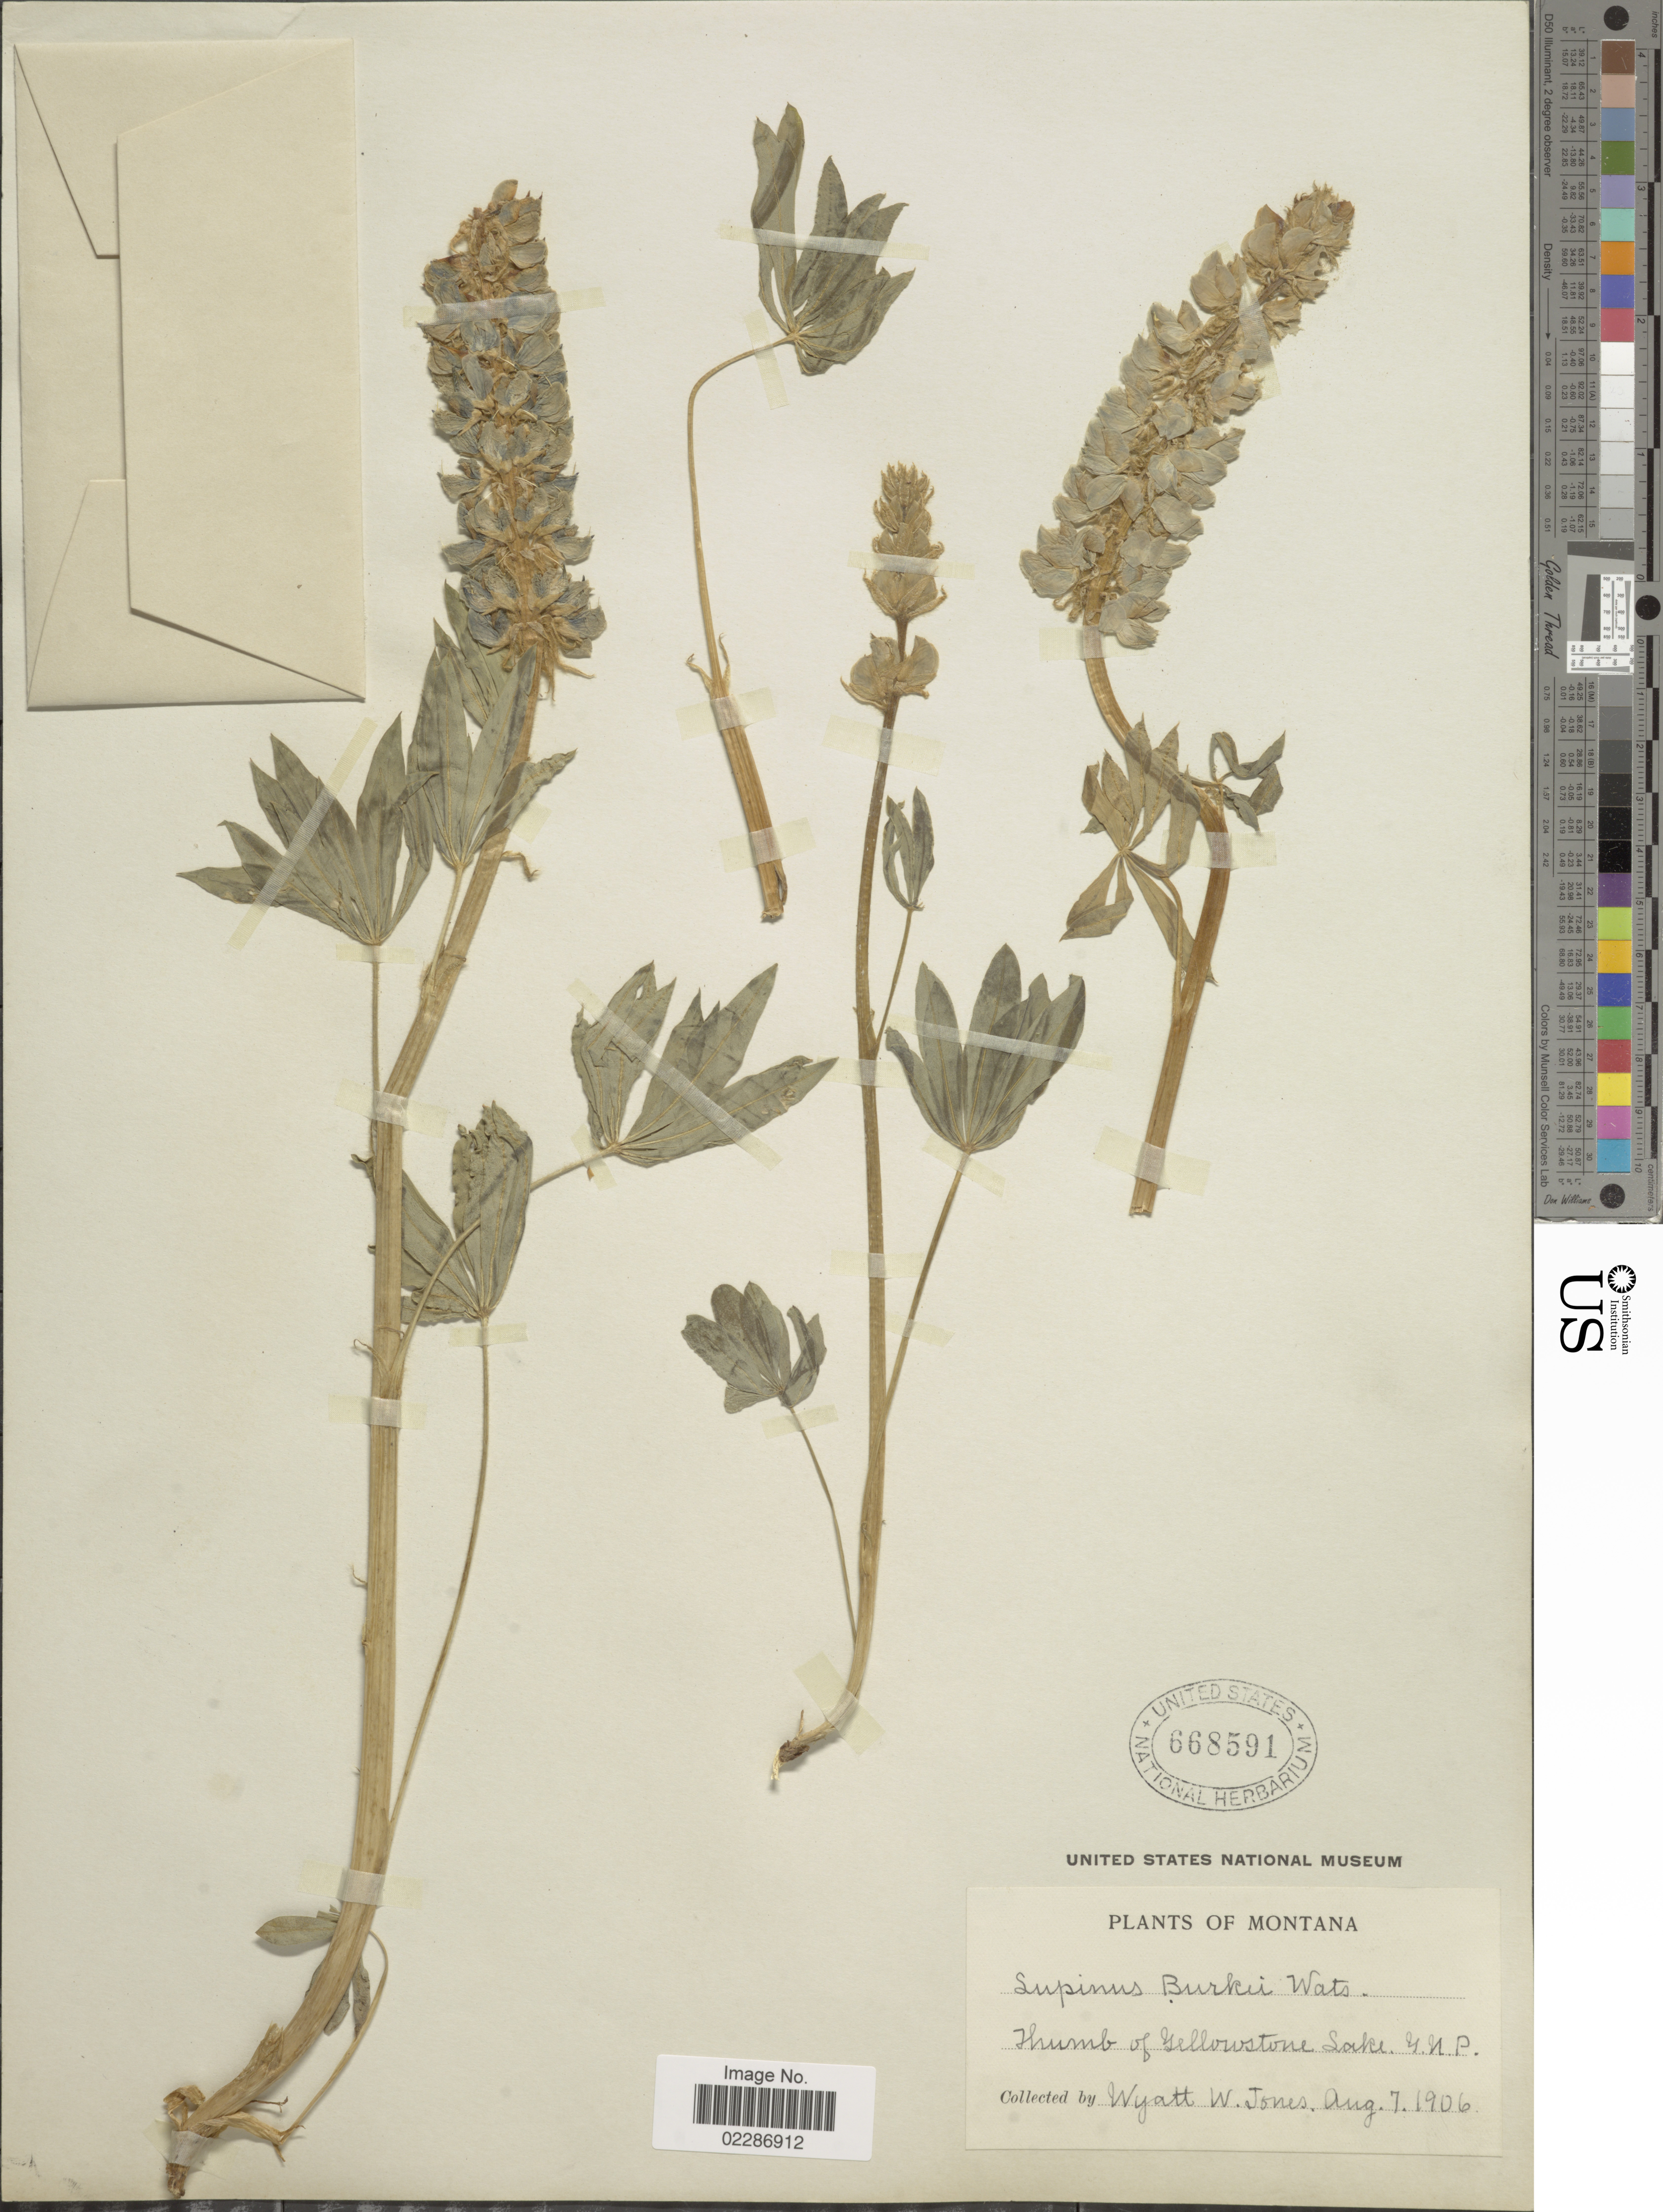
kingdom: Plantae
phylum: Tracheophyta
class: Magnoliopsida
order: Fabales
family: Fabaceae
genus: Lupinus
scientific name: Lupinus burkei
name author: S. Watson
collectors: W. W. Jones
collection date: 1906-08-07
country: United States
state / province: Montana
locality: Thumb of Yellowstone Lake, Y.N.P.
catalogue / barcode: US 668591